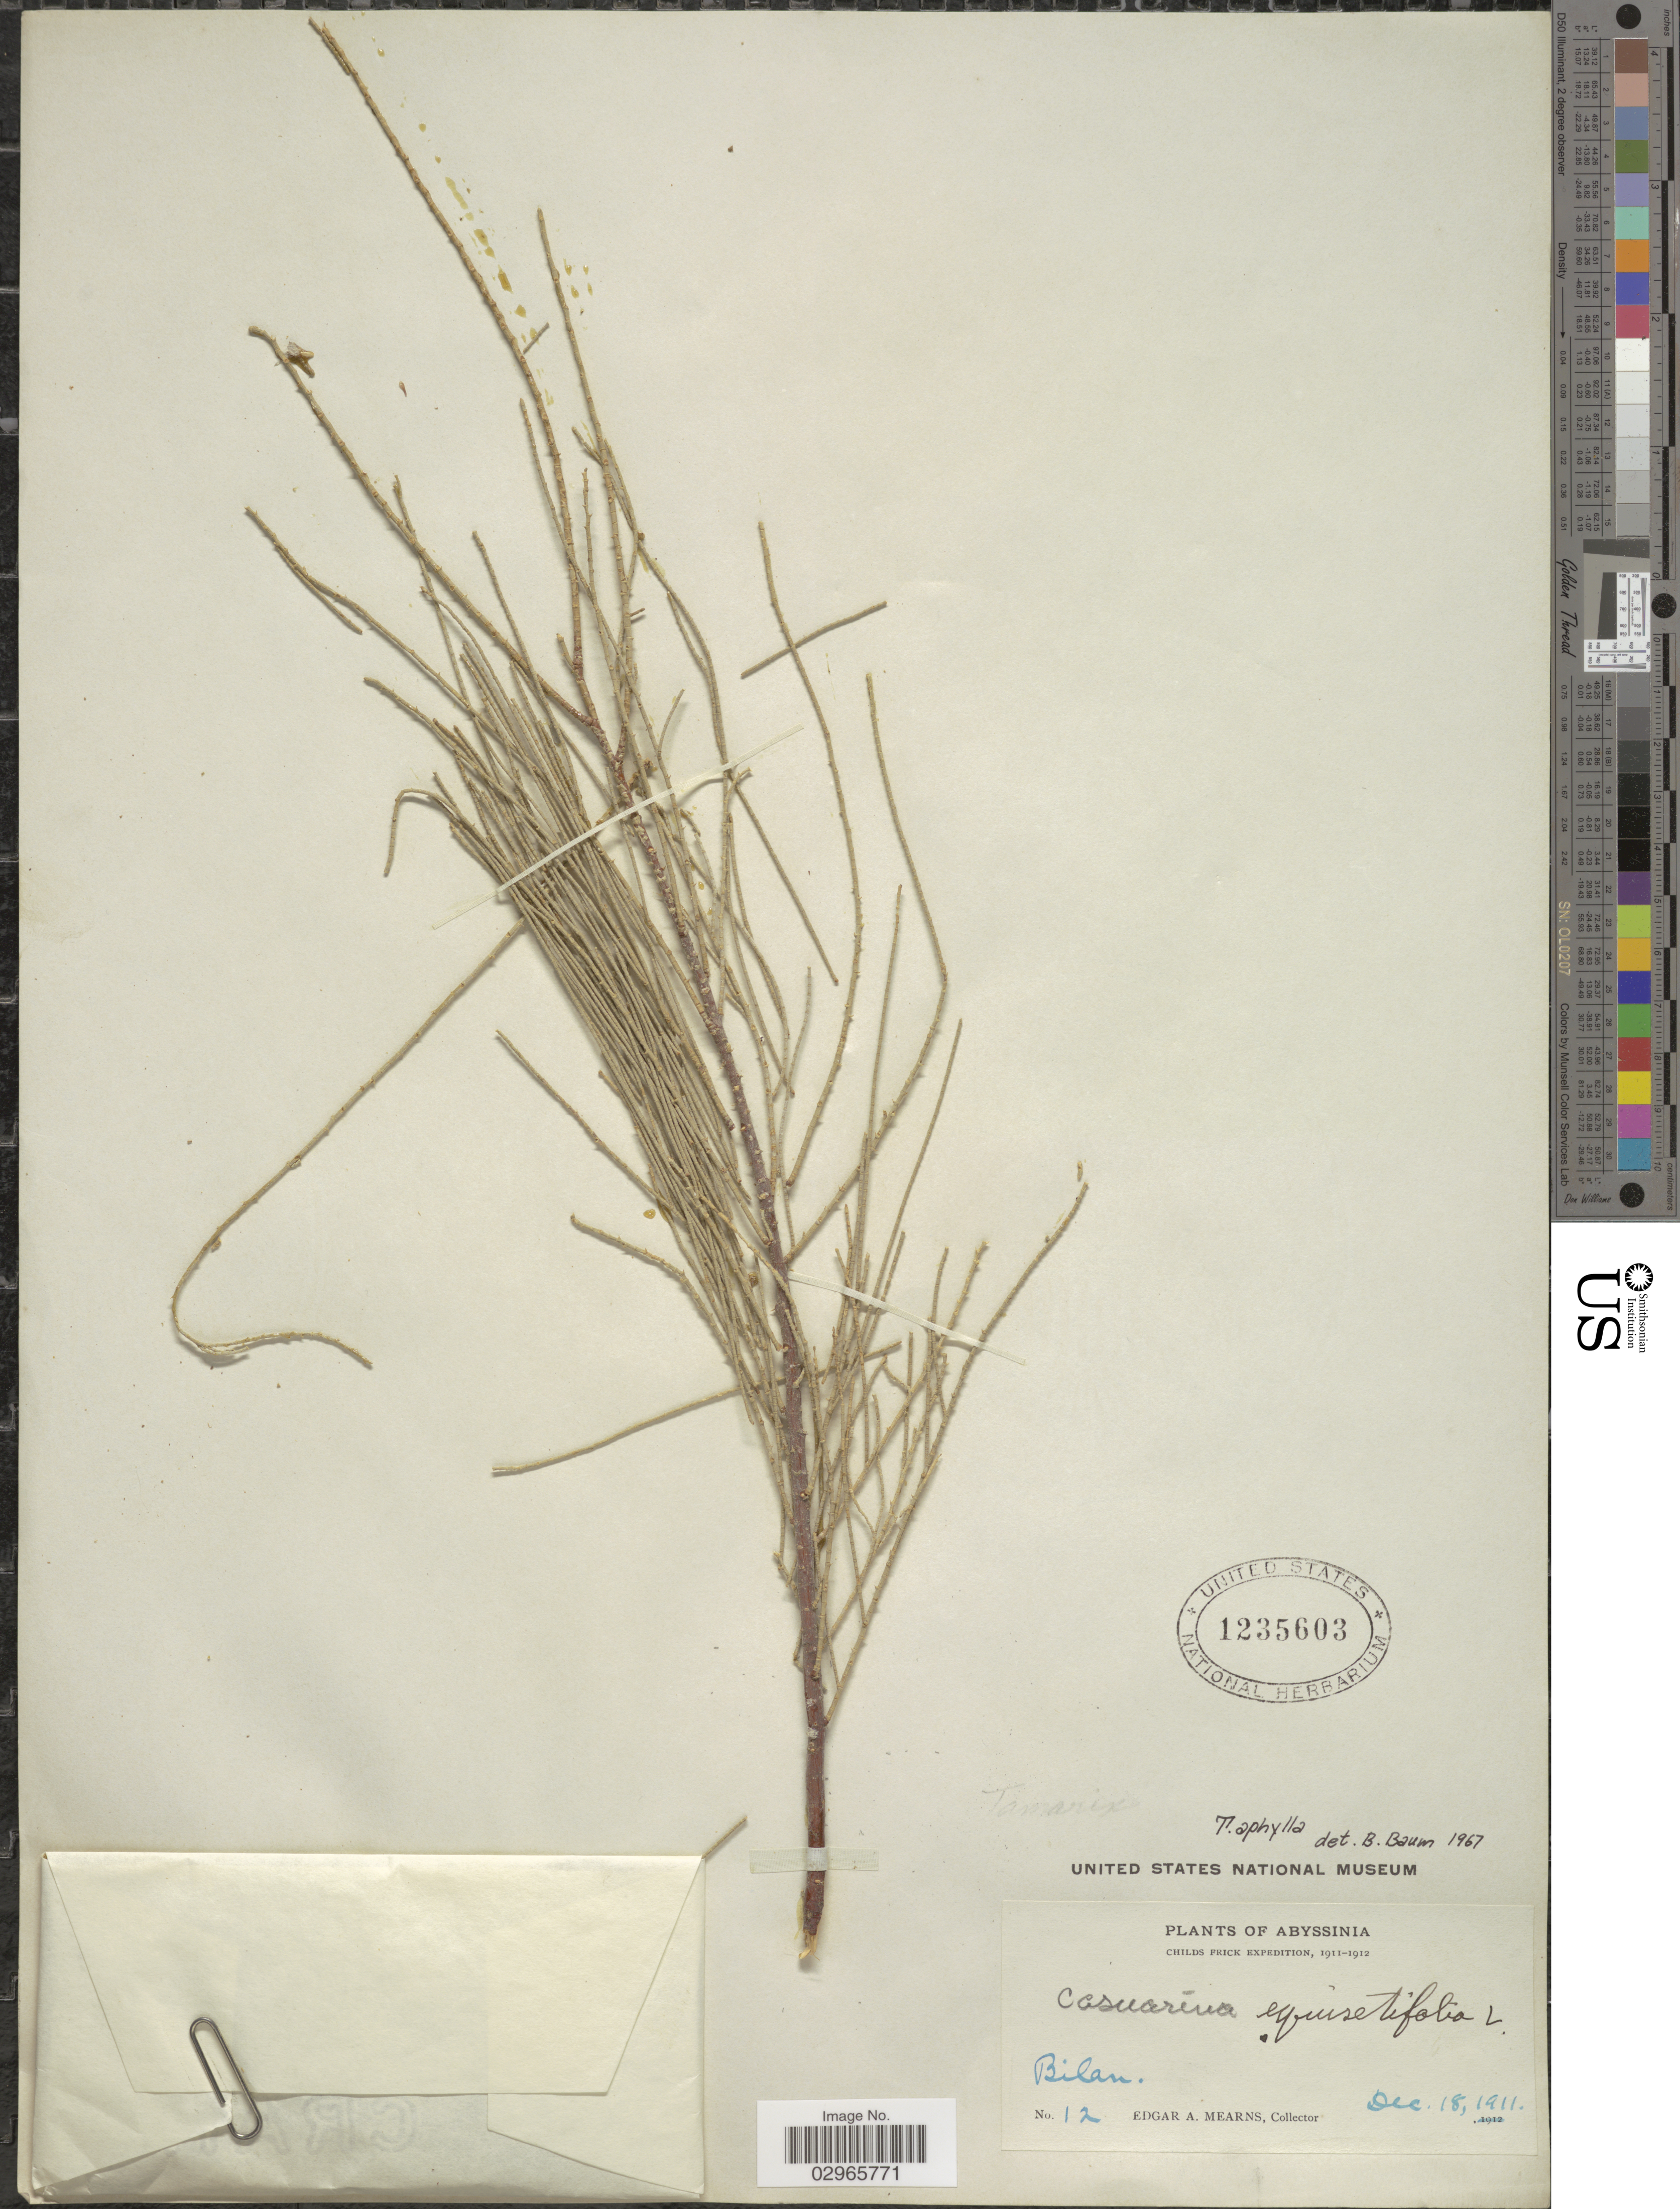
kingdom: Plantae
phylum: Tracheophyta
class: Magnoliopsida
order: Caryophyllales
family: Tamaricaceae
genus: Tamarix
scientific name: Tamarix aphylla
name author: (L.) H. Karst.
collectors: E. A. Mearns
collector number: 12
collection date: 1911-12-18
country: Eritrea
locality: Abyssinia. Bilan.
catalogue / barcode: US 1235603